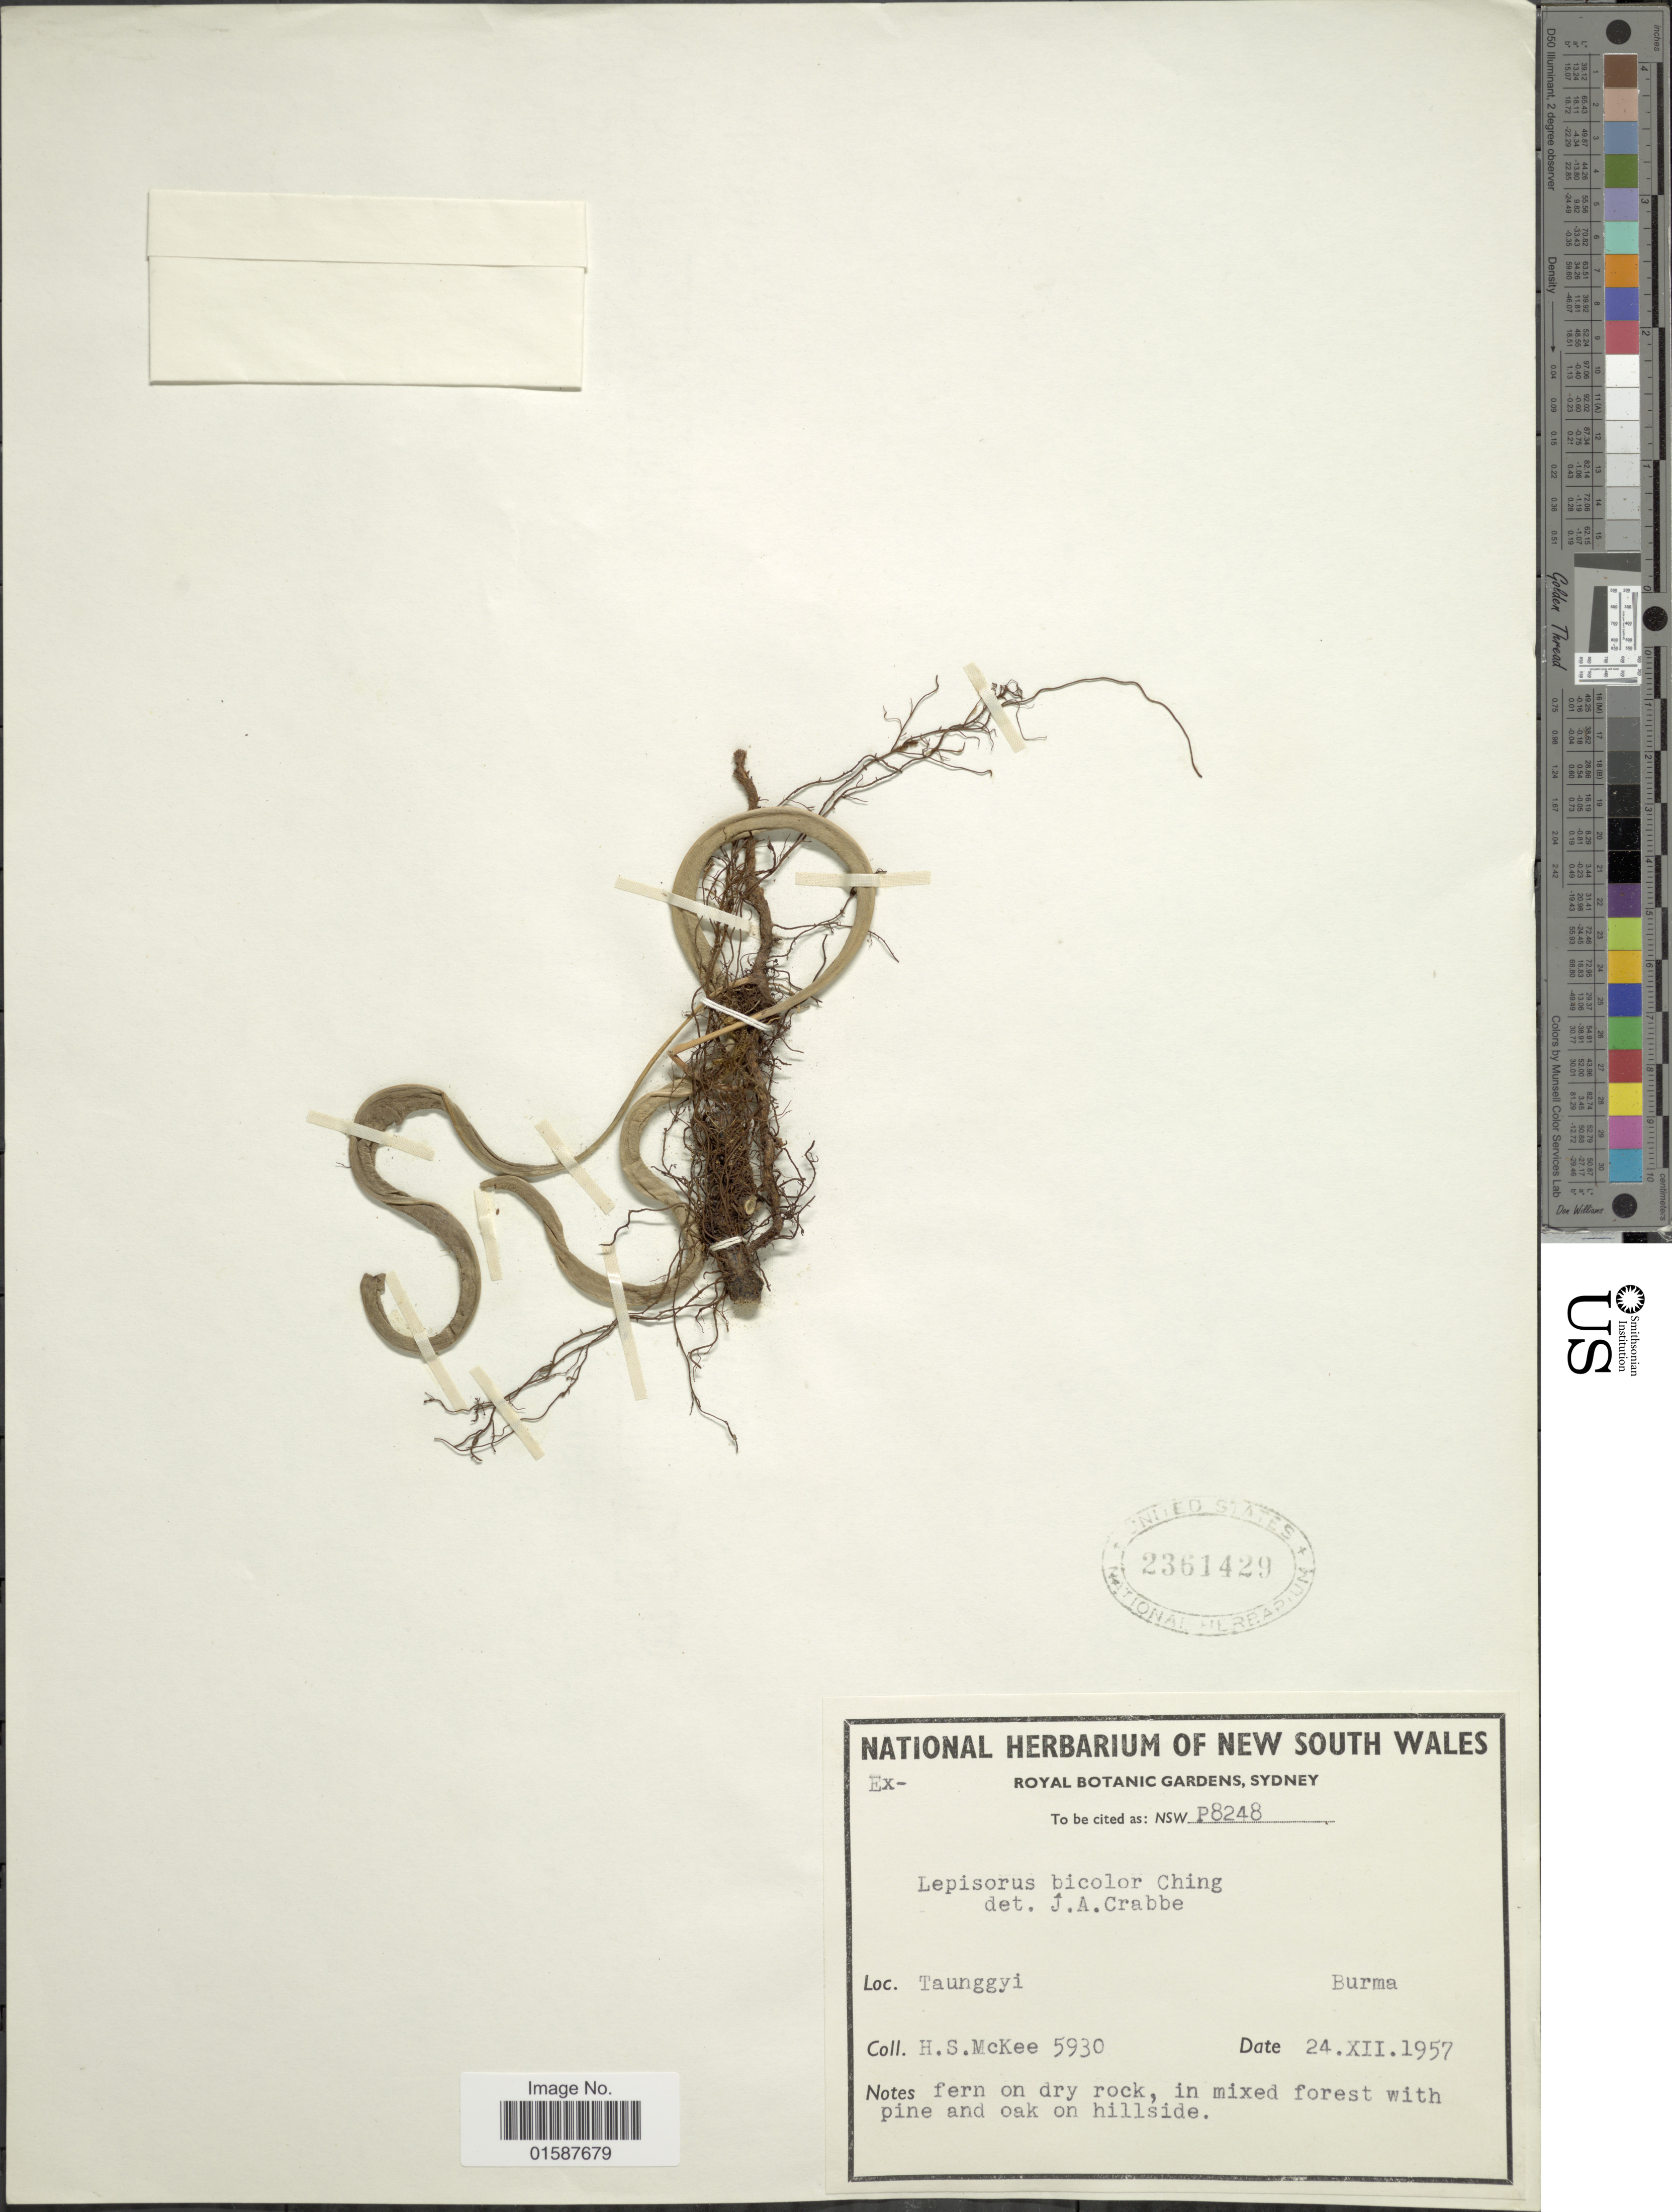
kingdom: Plantae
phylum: Tracheophyta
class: Polypodiopsida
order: Polypodiales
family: Polypodiaceae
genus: Lepisorus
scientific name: Lepisorus bicolor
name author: (Takeda) Ching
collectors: H. S. McKee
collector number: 5930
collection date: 1957-12-24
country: Myanmar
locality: Taunggyi, Burma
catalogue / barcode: US 2361429